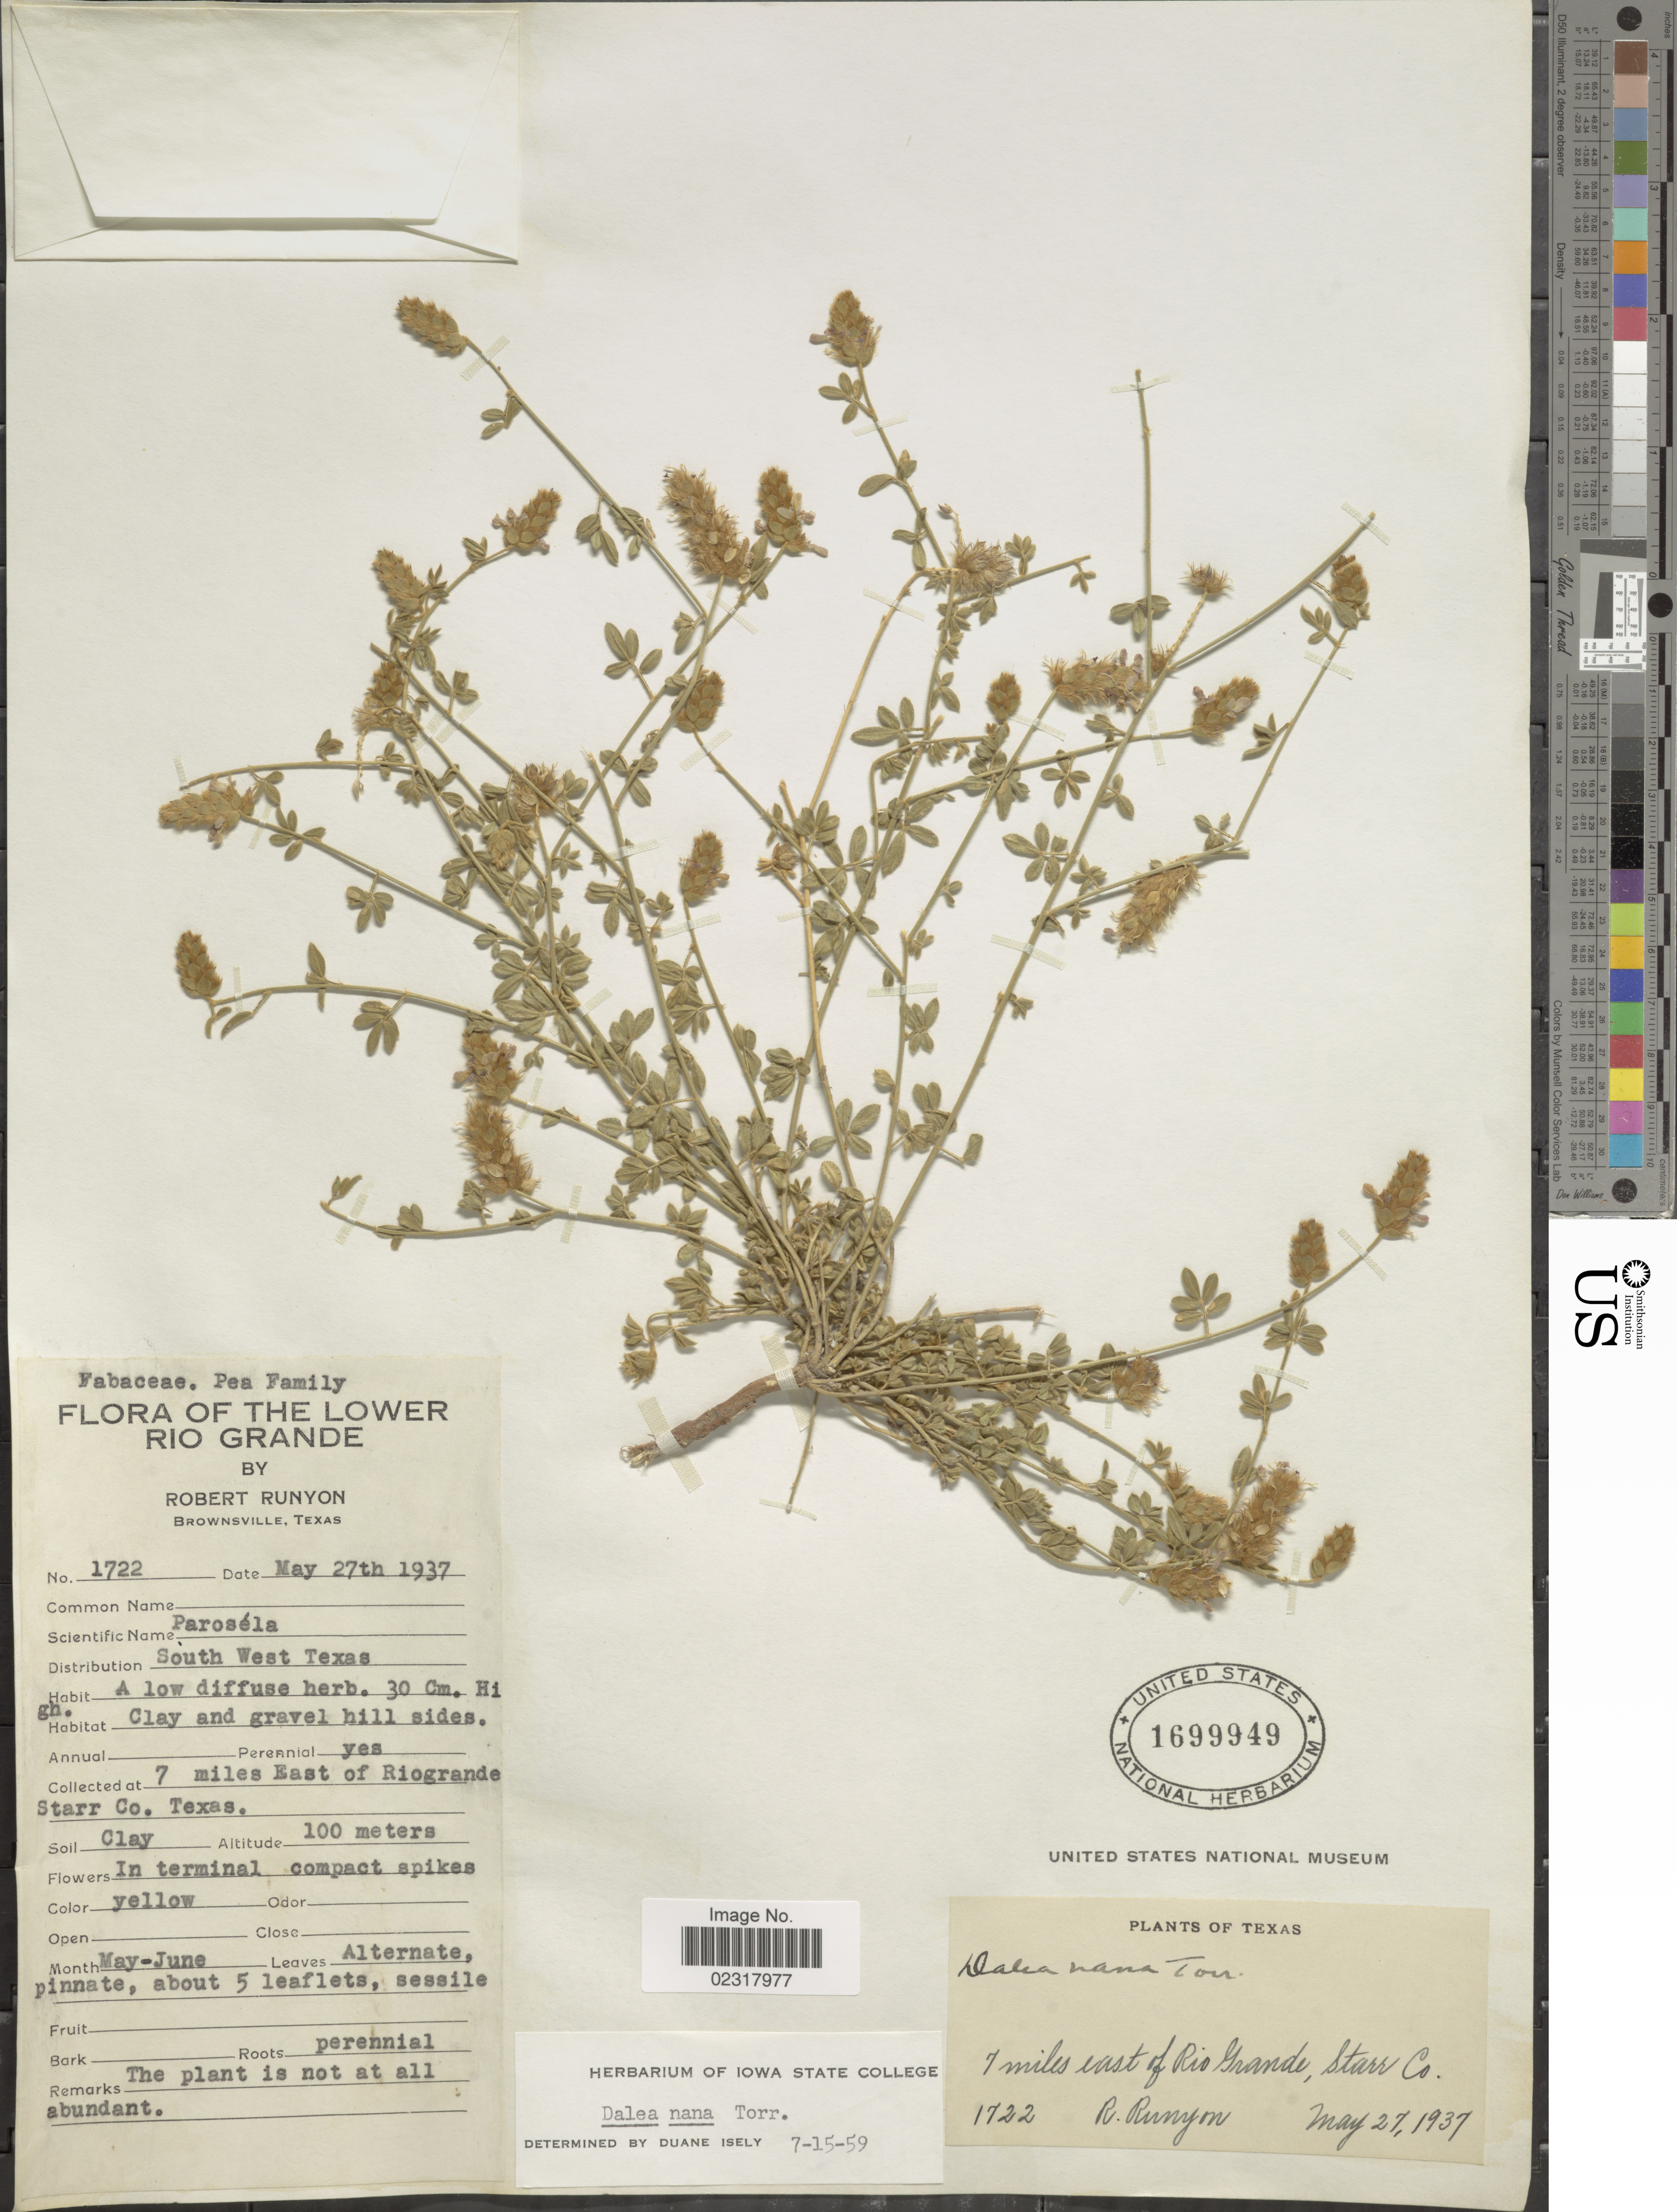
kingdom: Plantae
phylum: Tracheophyta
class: Magnoliopsida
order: Fabales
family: Fabaceae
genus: Dalea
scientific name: Dalea nana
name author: Torr. & A. Gray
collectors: R. Runyon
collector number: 1722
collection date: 1937-05-27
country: United States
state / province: Texas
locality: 7 miles East of Riogrande Starr Co.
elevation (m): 100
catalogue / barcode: US 1699949